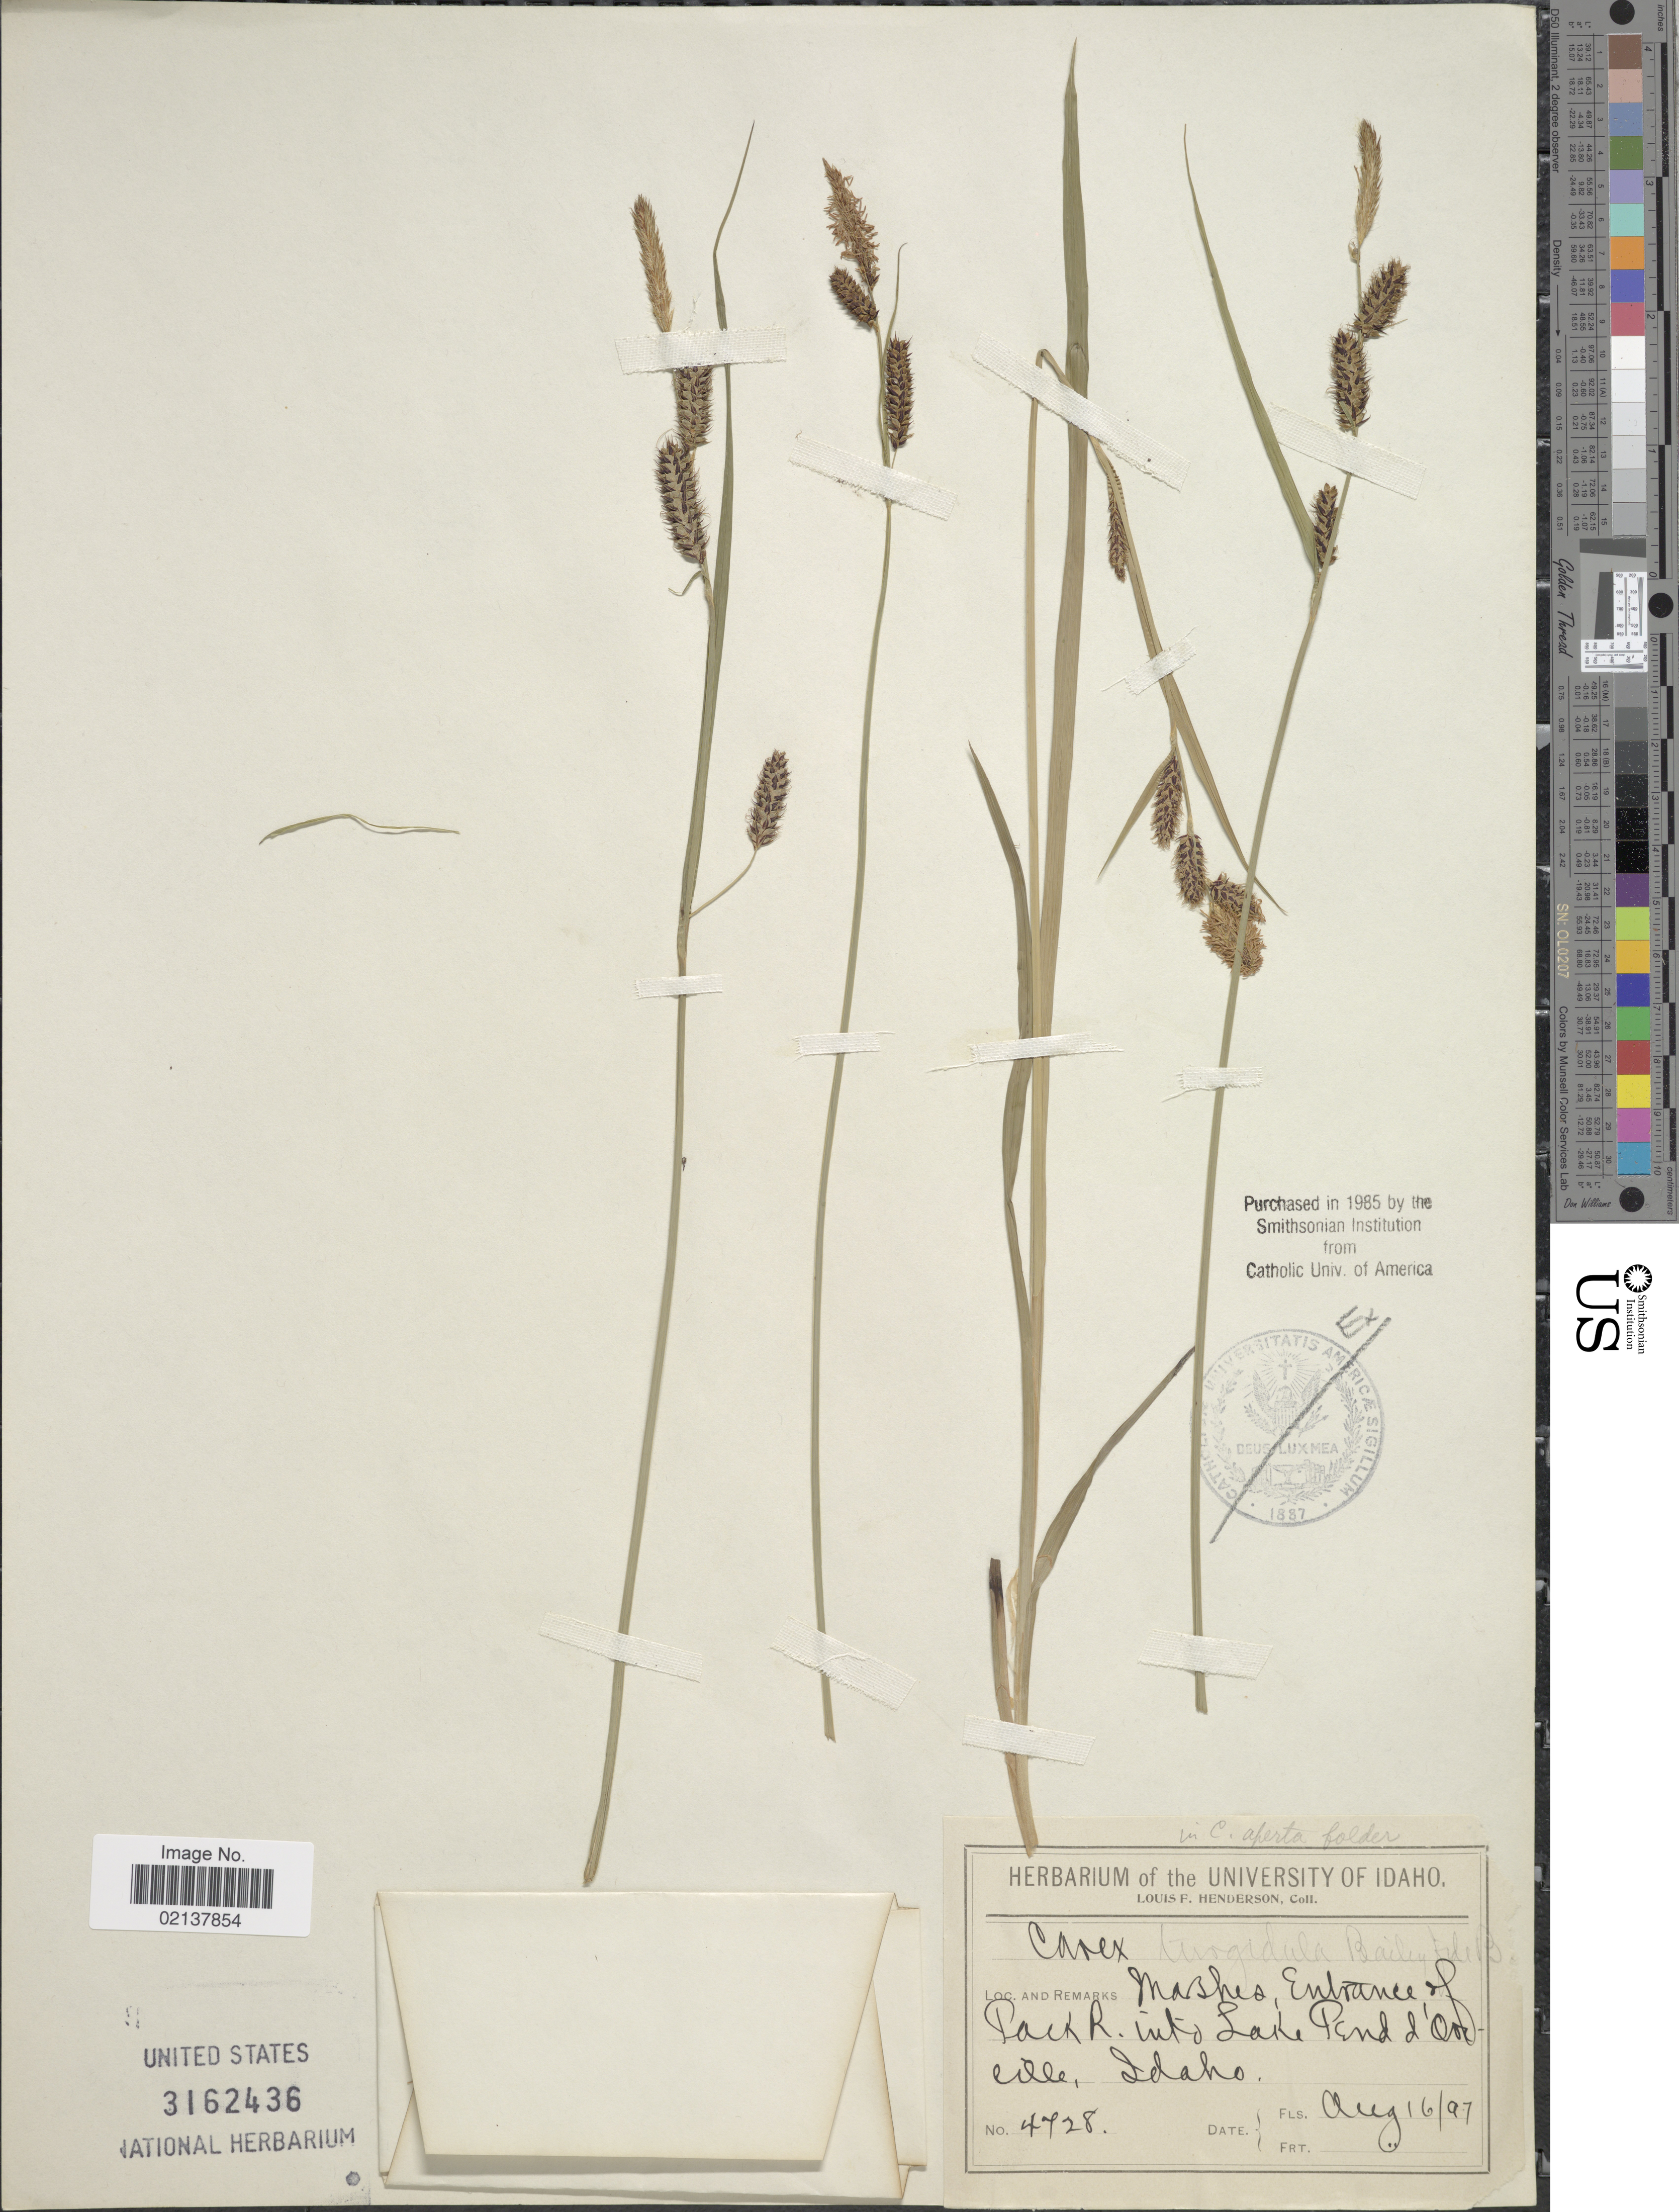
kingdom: Plantae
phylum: Tracheophyta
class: Liliopsida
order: Poales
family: Cyperaceae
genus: Carex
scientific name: Carex aperta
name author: Boott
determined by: Strong, Mark T., (BOT), Smithsonian Institution - National Museum of Natural History (UNITED STATES)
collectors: L. Henderson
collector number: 4728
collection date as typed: Transcribed d/m/y: 16/8/97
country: United States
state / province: Idaho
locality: Marshes, Entrance of Pol R. into Lake Pend d'Oreille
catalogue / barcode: US 3162436